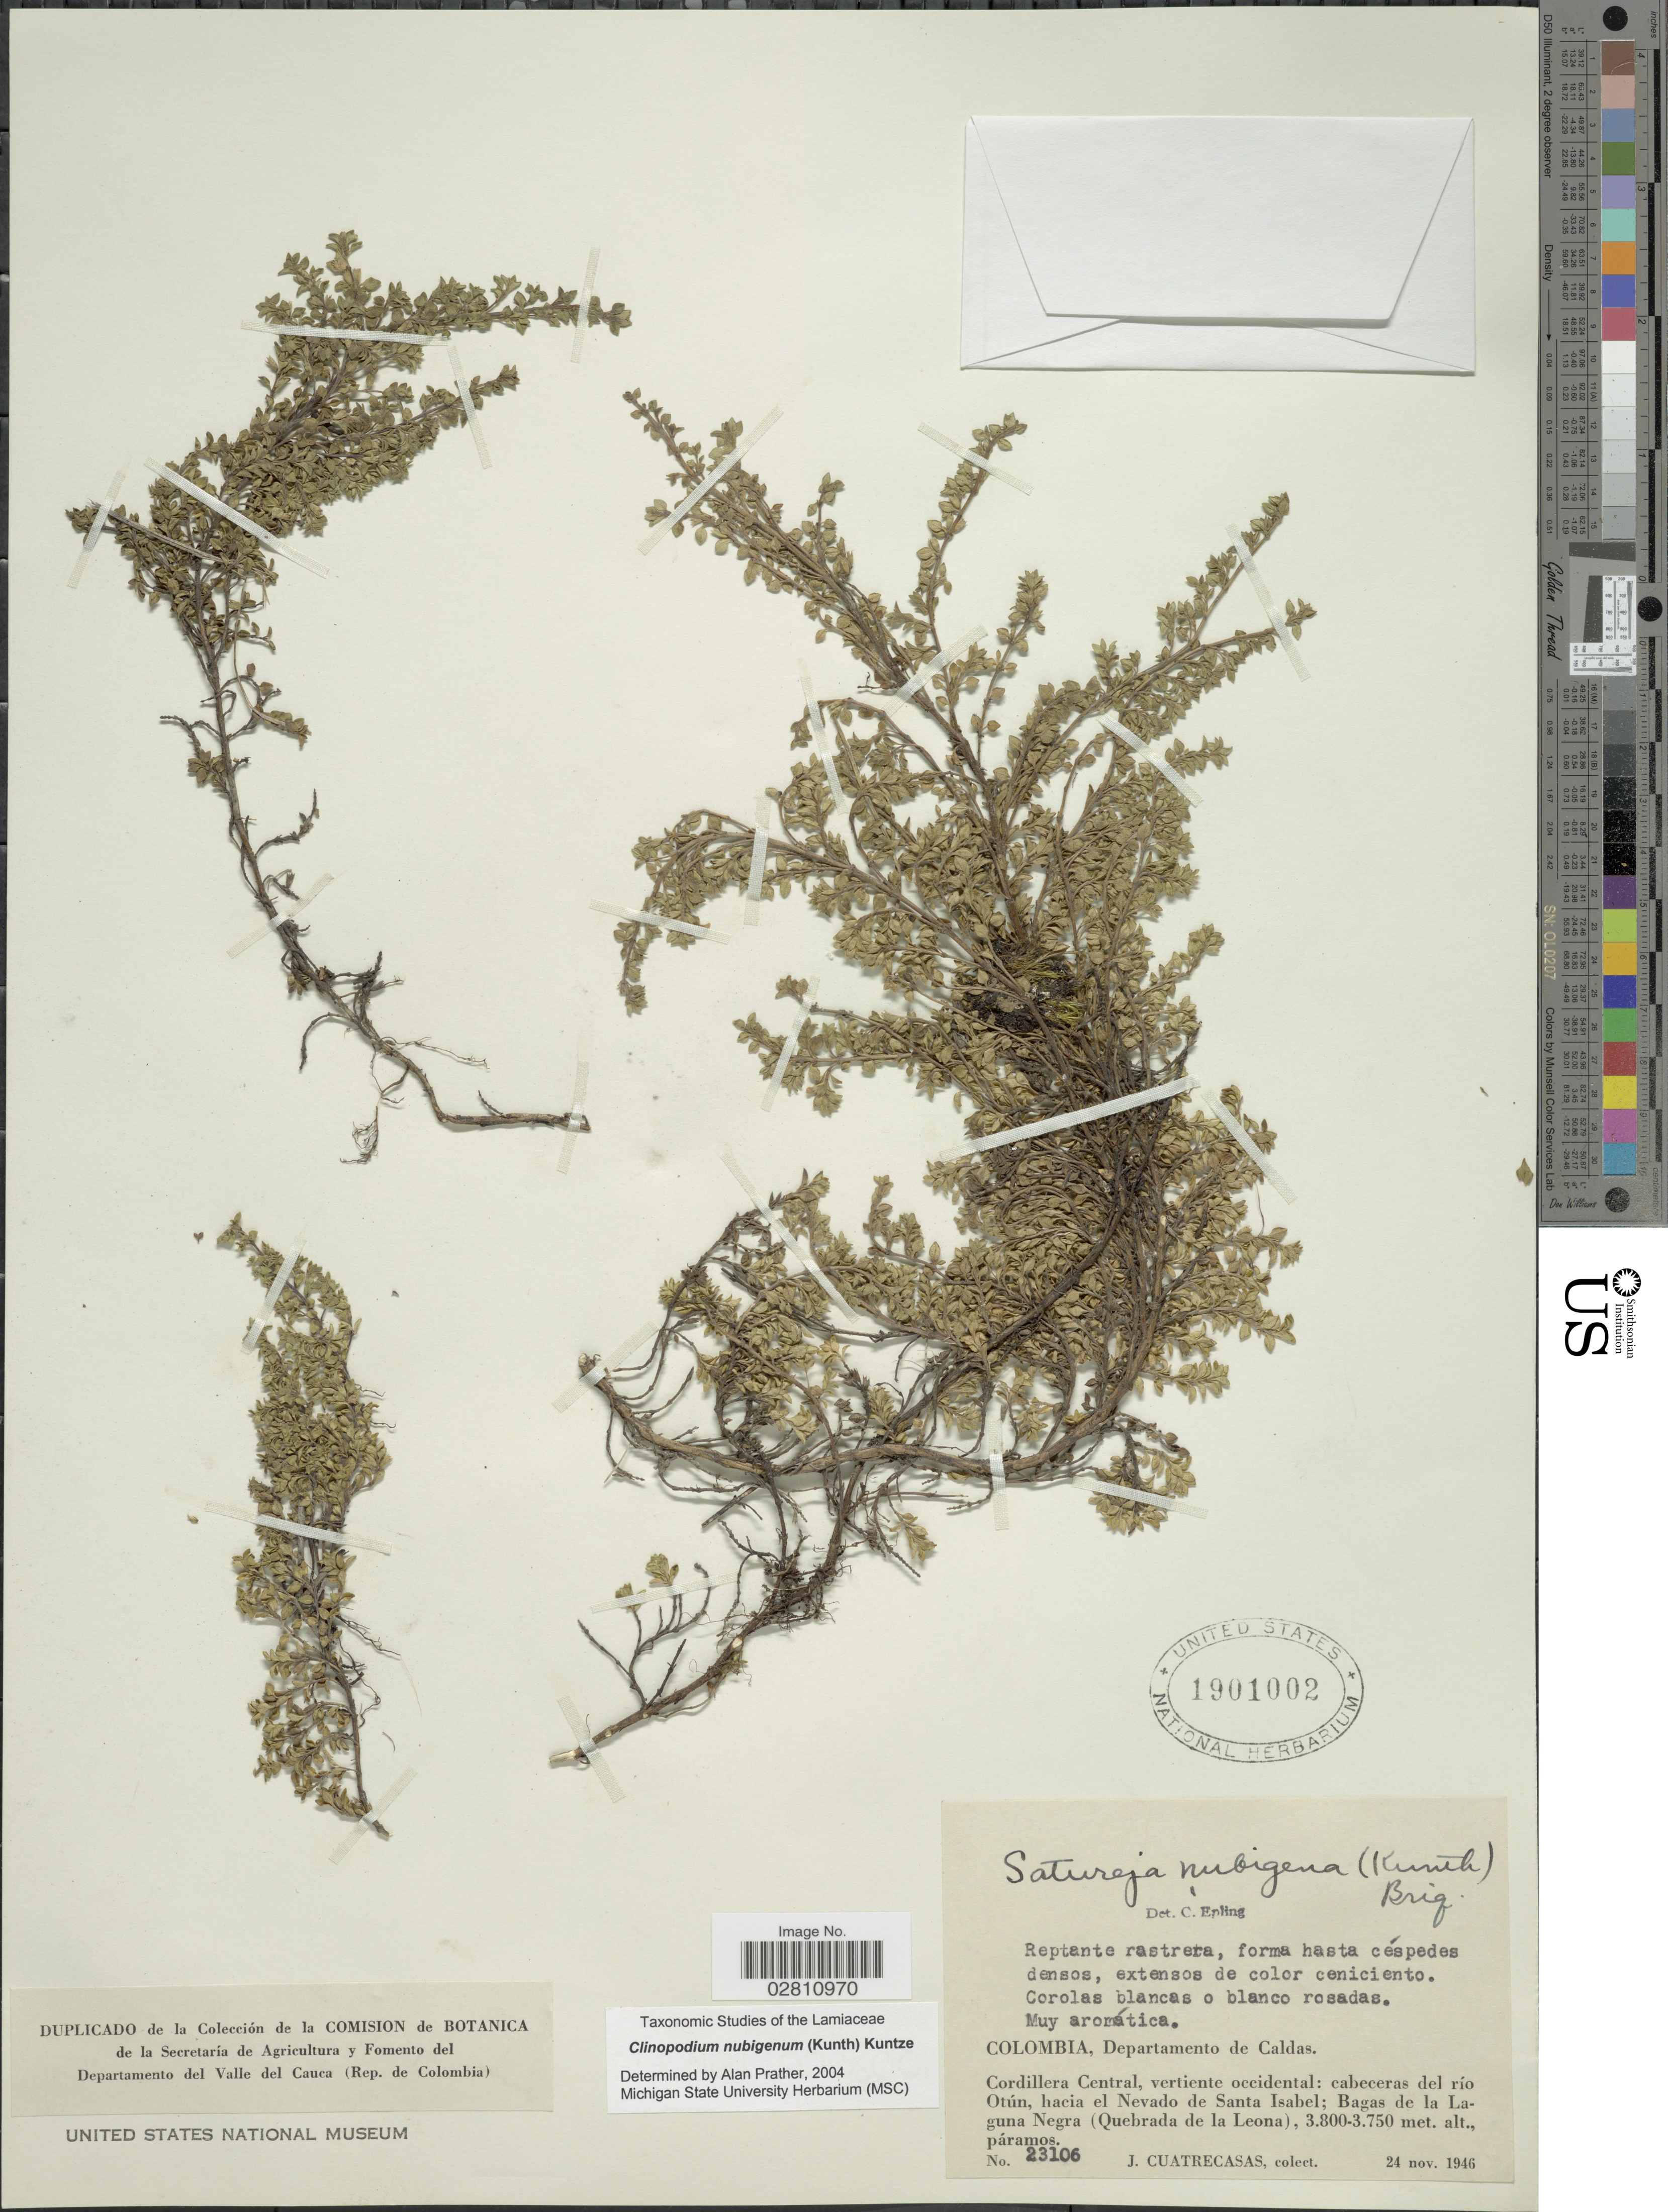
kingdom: Plantae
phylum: Tracheophyta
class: Magnoliopsida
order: Lamiales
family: Lamiaceae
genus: Clinopodium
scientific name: Clinopodium nubigenum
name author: (Kunth) Kuntze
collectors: J. Cuatrecasas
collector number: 23106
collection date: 1946-11-24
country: Colombia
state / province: Caldas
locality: Departamento de Caldas, Cordillera Central, vertiente occidental: cabeceras del rio Otún, hacia el Nevado de Santa Isabel; Bagas de la Laguna Negra (Quebrada de la Leona)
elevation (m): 3750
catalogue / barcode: US 1901002